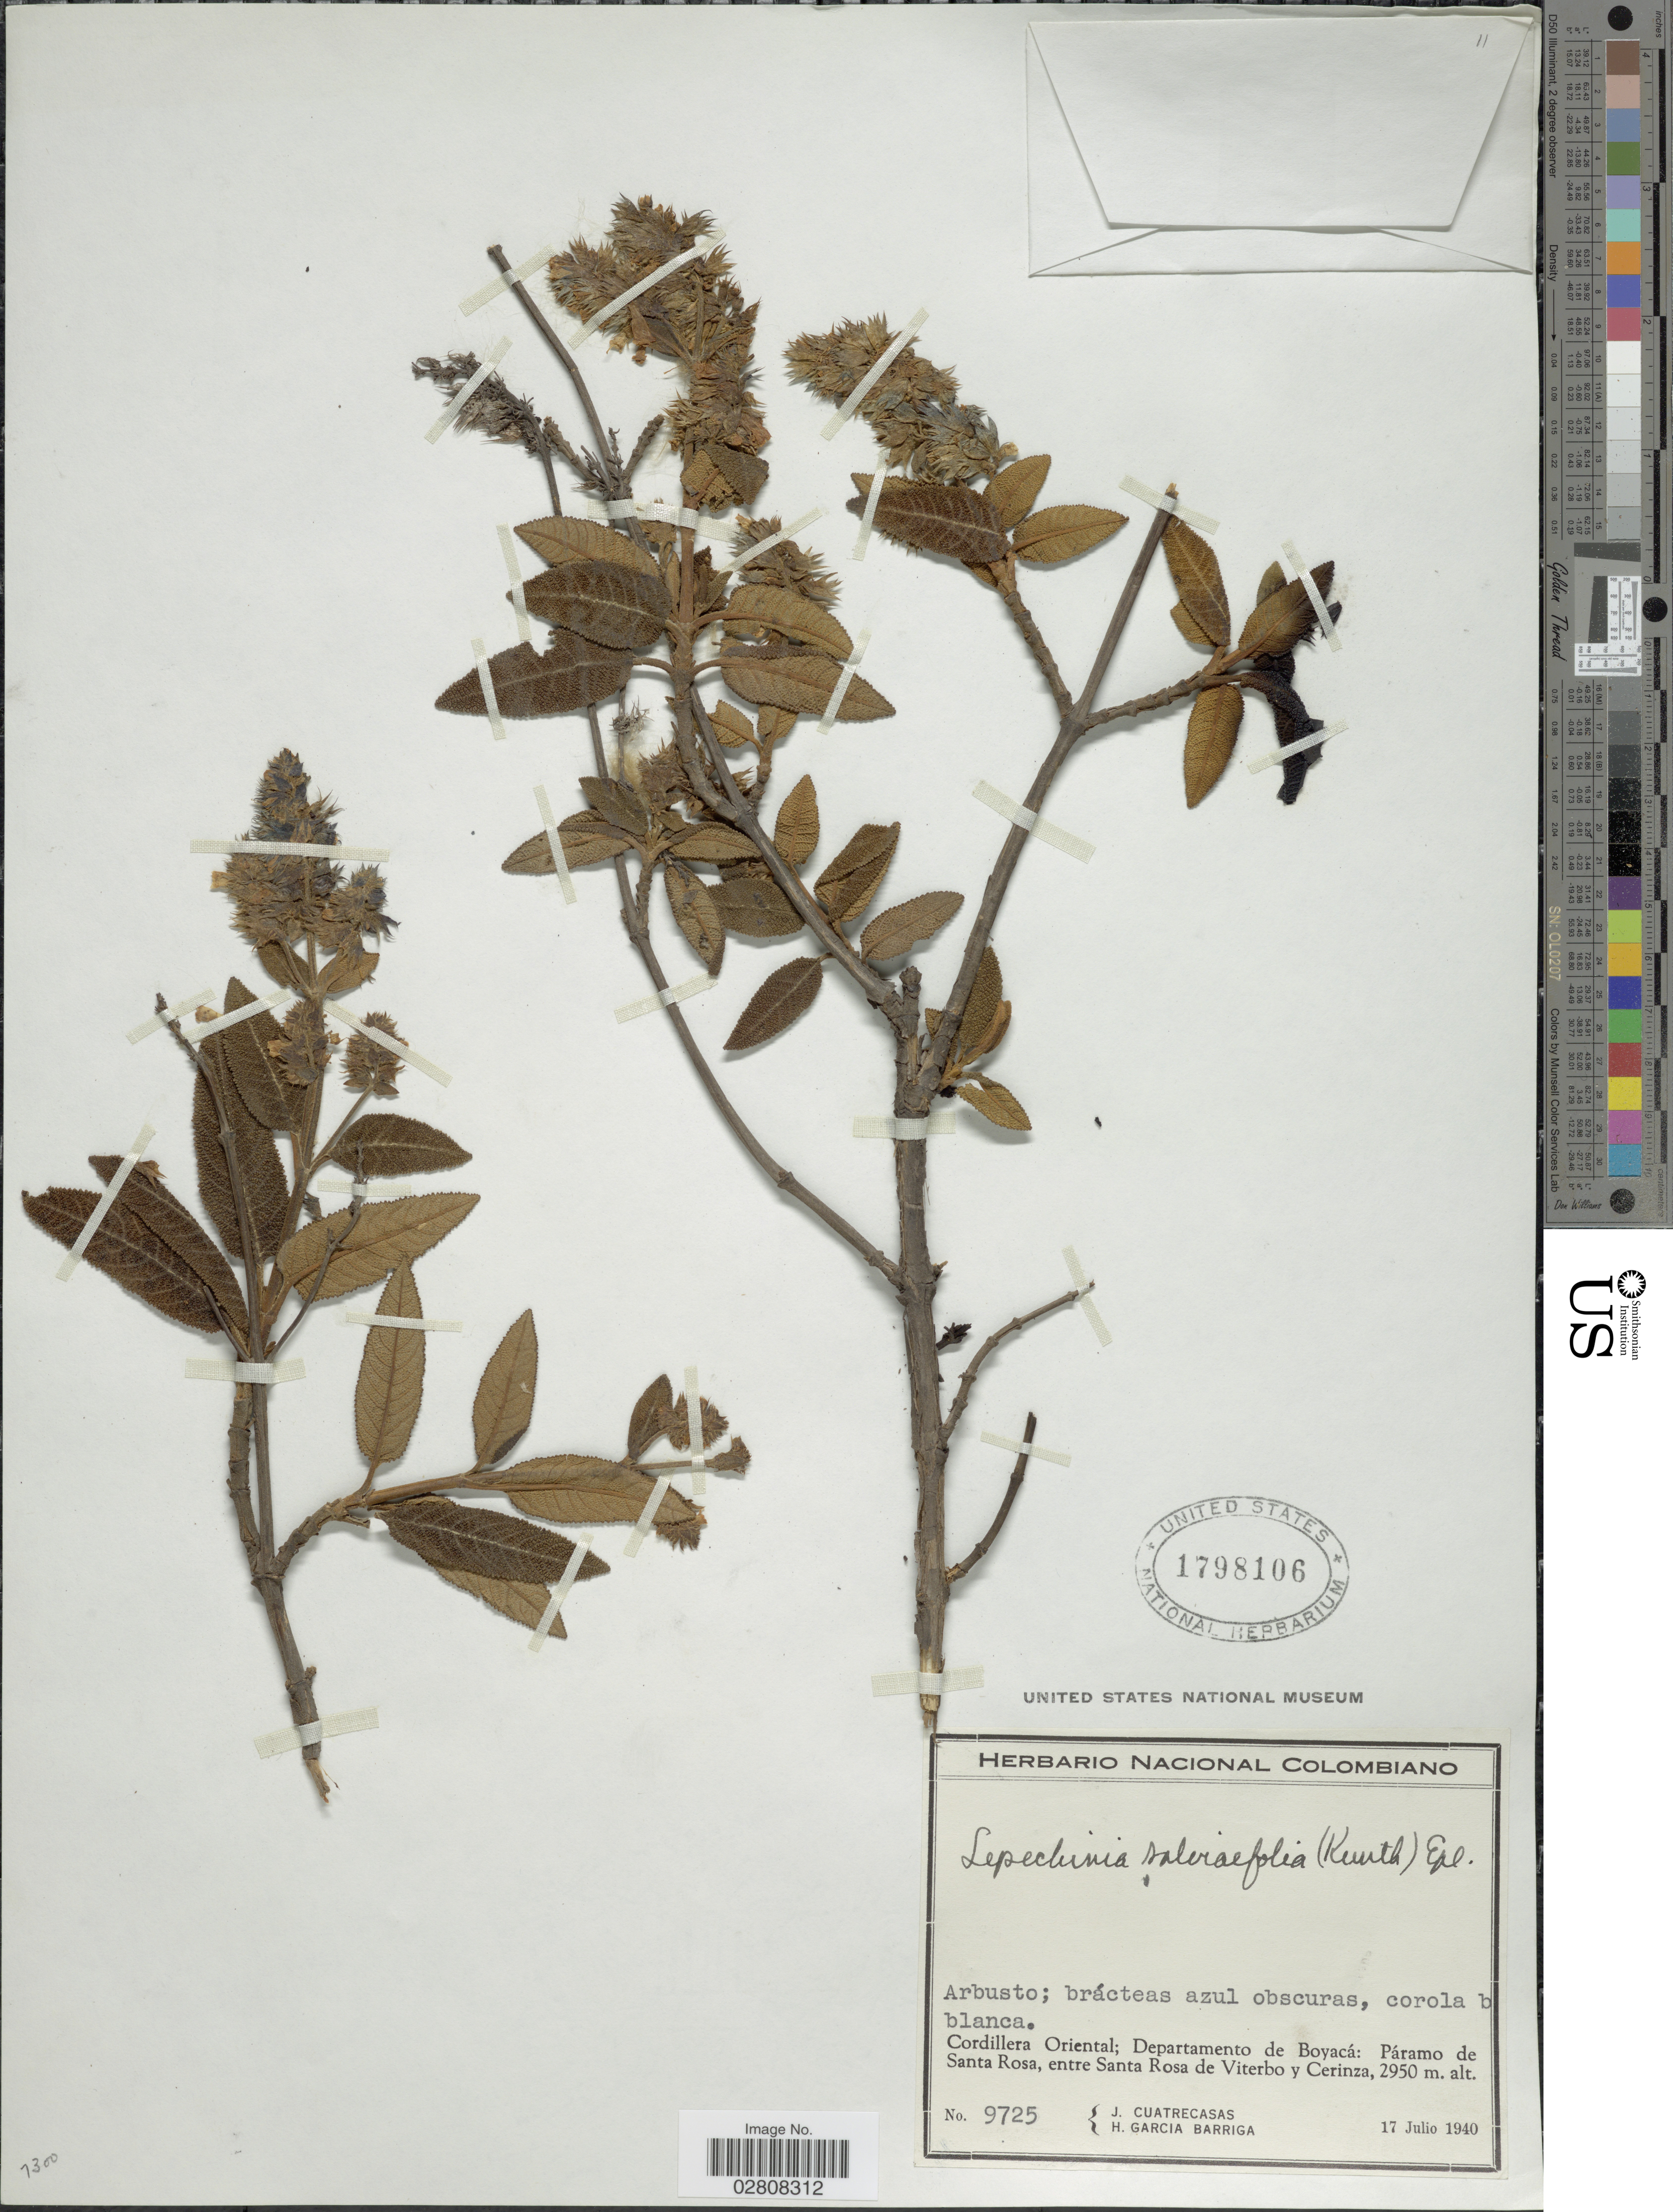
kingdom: Plantae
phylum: Tracheophyta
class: Magnoliopsida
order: Lamiales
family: Lamiaceae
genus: Lepechinia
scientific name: Lepechinia salviifolia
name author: (Kunth) Epling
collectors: J. Cuatrecasas & H. García Barriga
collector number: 9725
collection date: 1940-07-17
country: Colombia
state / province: Boyacá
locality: Cordillera Oriental; Departamento de Boyacá: Páramo de Santa Rosa, entre Santa Rosa de Viterbo y Cerinza.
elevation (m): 2950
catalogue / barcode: US 1798106